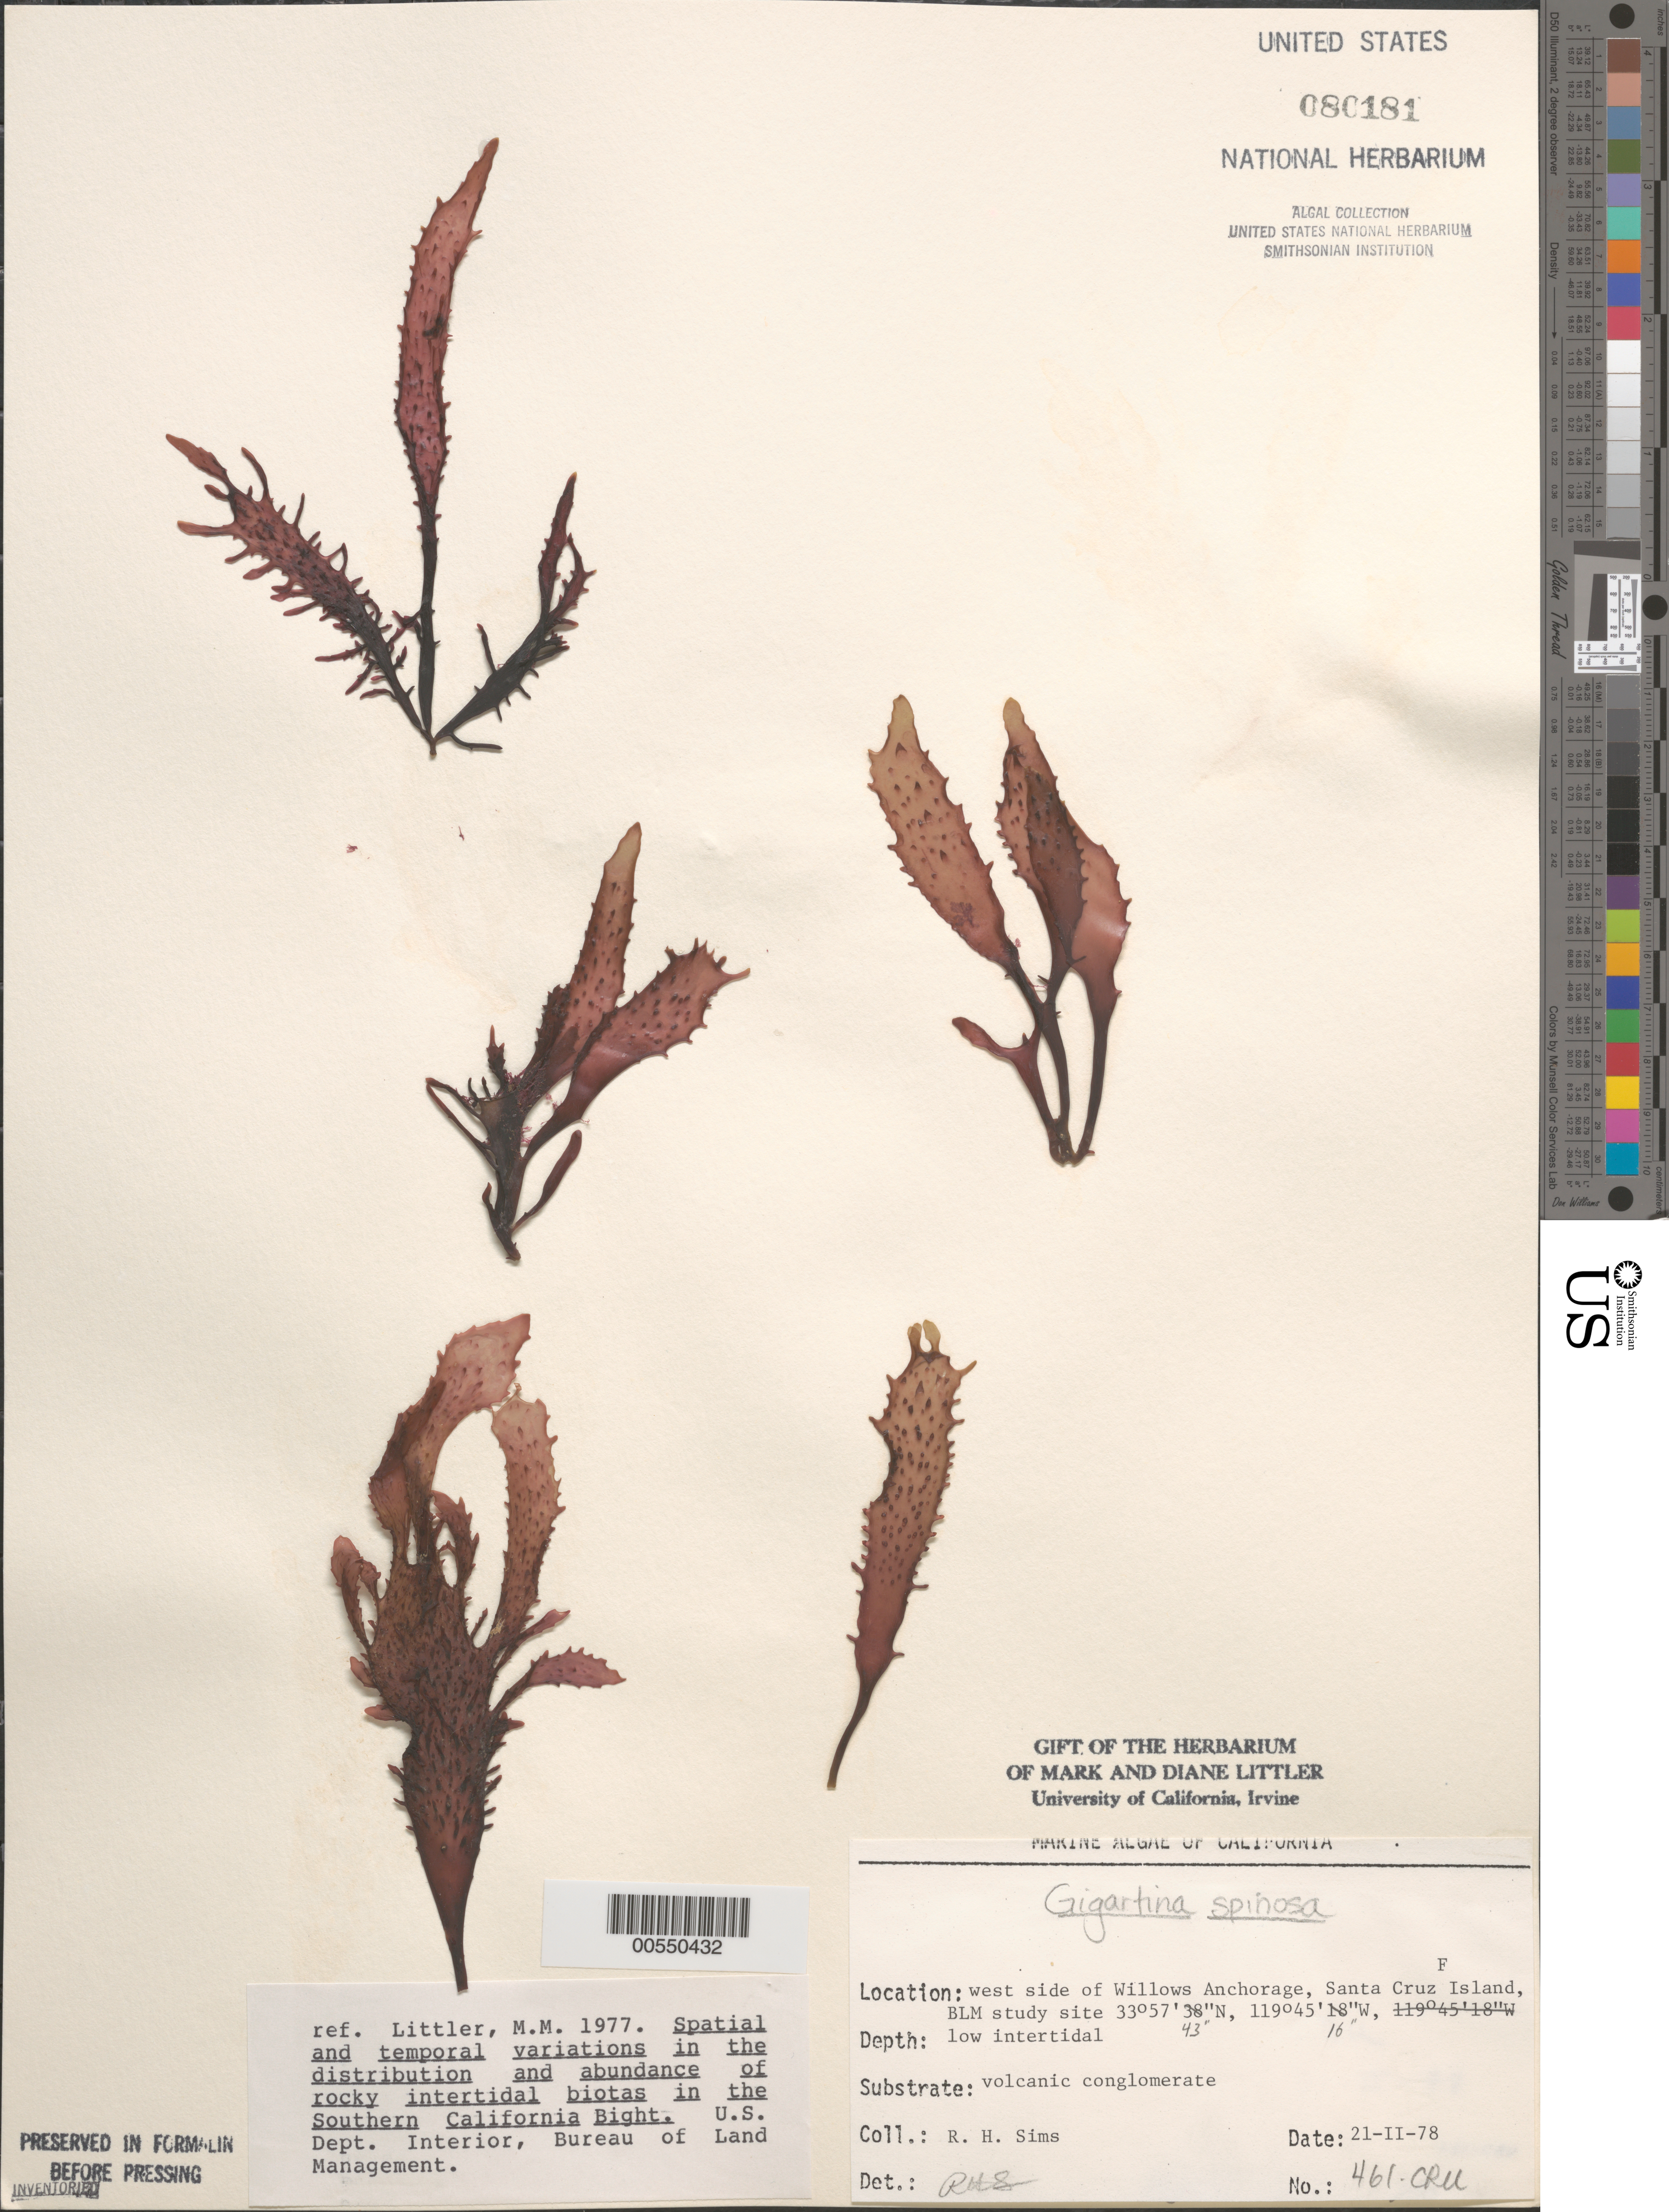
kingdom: Plantae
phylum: Rhodophyta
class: Florideophyceae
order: Gigartinales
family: Gigartinaceae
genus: Chondracanthus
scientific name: Chondracanthus spinosus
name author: (Kütz.) Guiry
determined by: Algae name updating Project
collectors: R. H. Sims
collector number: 461-cru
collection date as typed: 21 Feb 1978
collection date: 1978-02-21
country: United States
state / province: California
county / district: Santa Barbara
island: Santa Cruz Island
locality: Willows Anchorage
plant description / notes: BLM-SOCALBIGHT Rocky Intertidal Survey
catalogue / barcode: US 80181